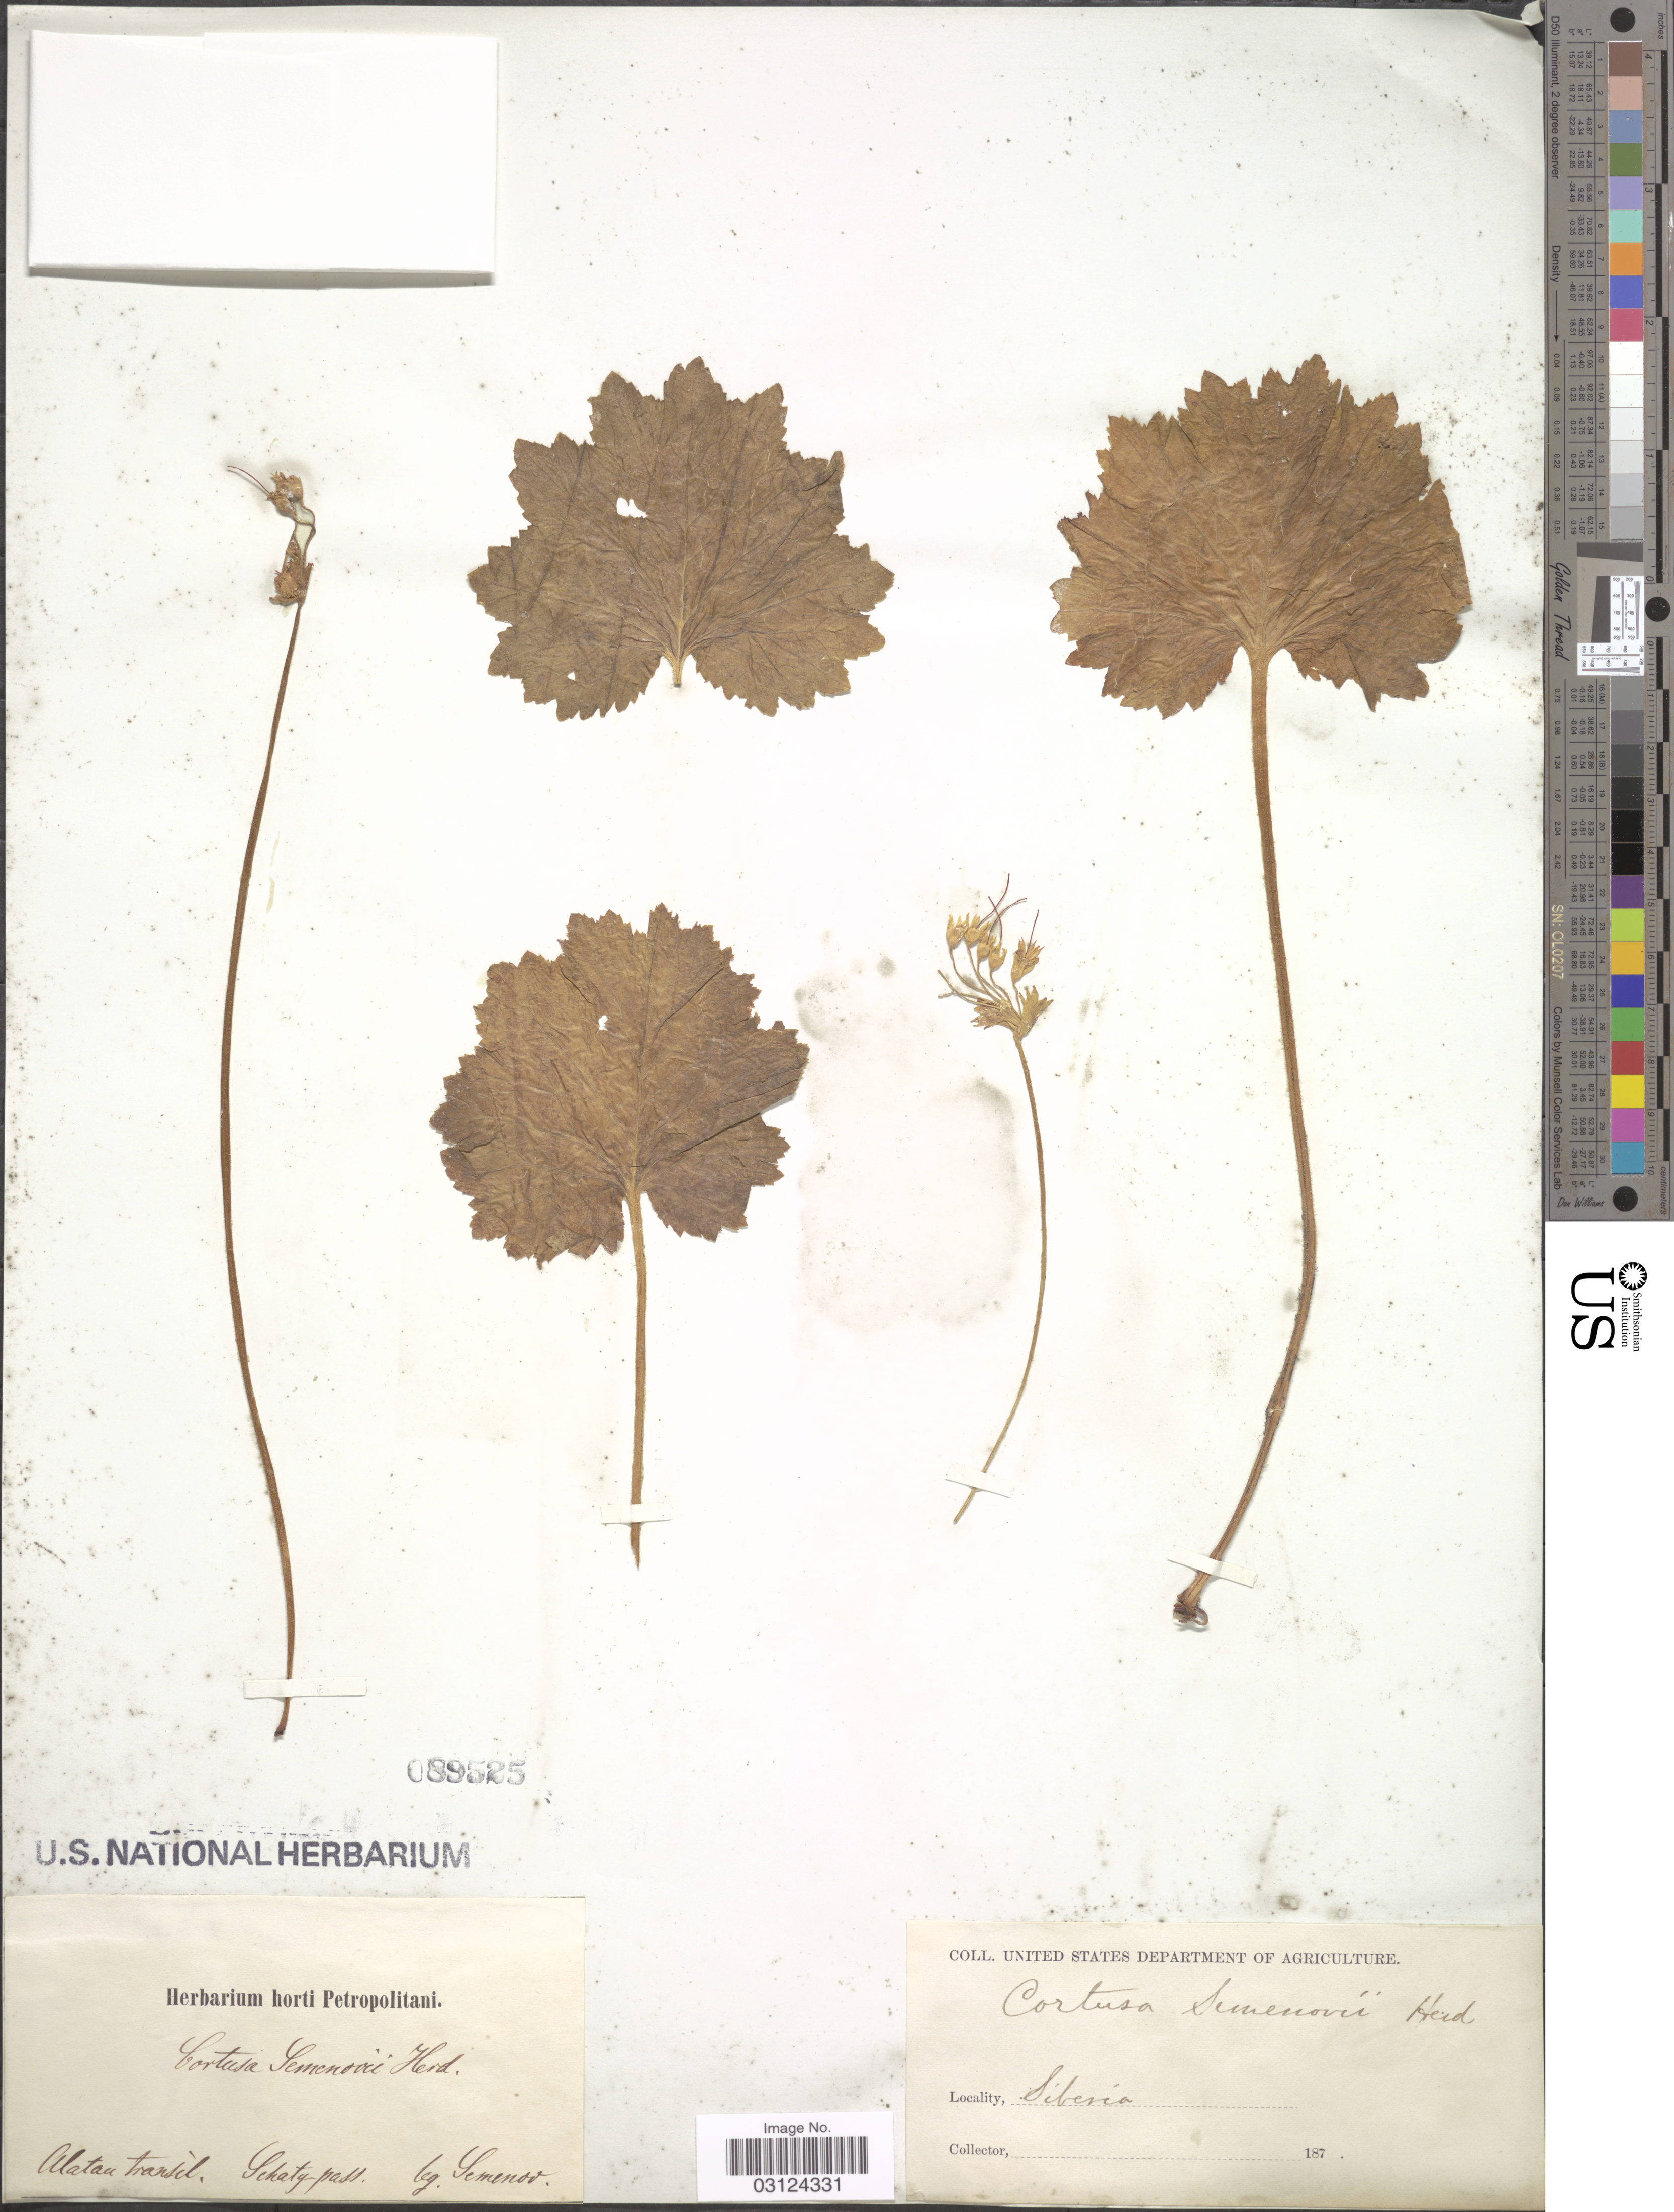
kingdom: Plantae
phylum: Tracheophyta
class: Magnoliopsida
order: Ericales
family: Primulaceae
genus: Cortusa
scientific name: Cortusa semenovii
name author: Herder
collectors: -- Semenov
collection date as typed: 187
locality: Siberia, Alatau transil. Schaty [interpreted]-pass.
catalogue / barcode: US 89525